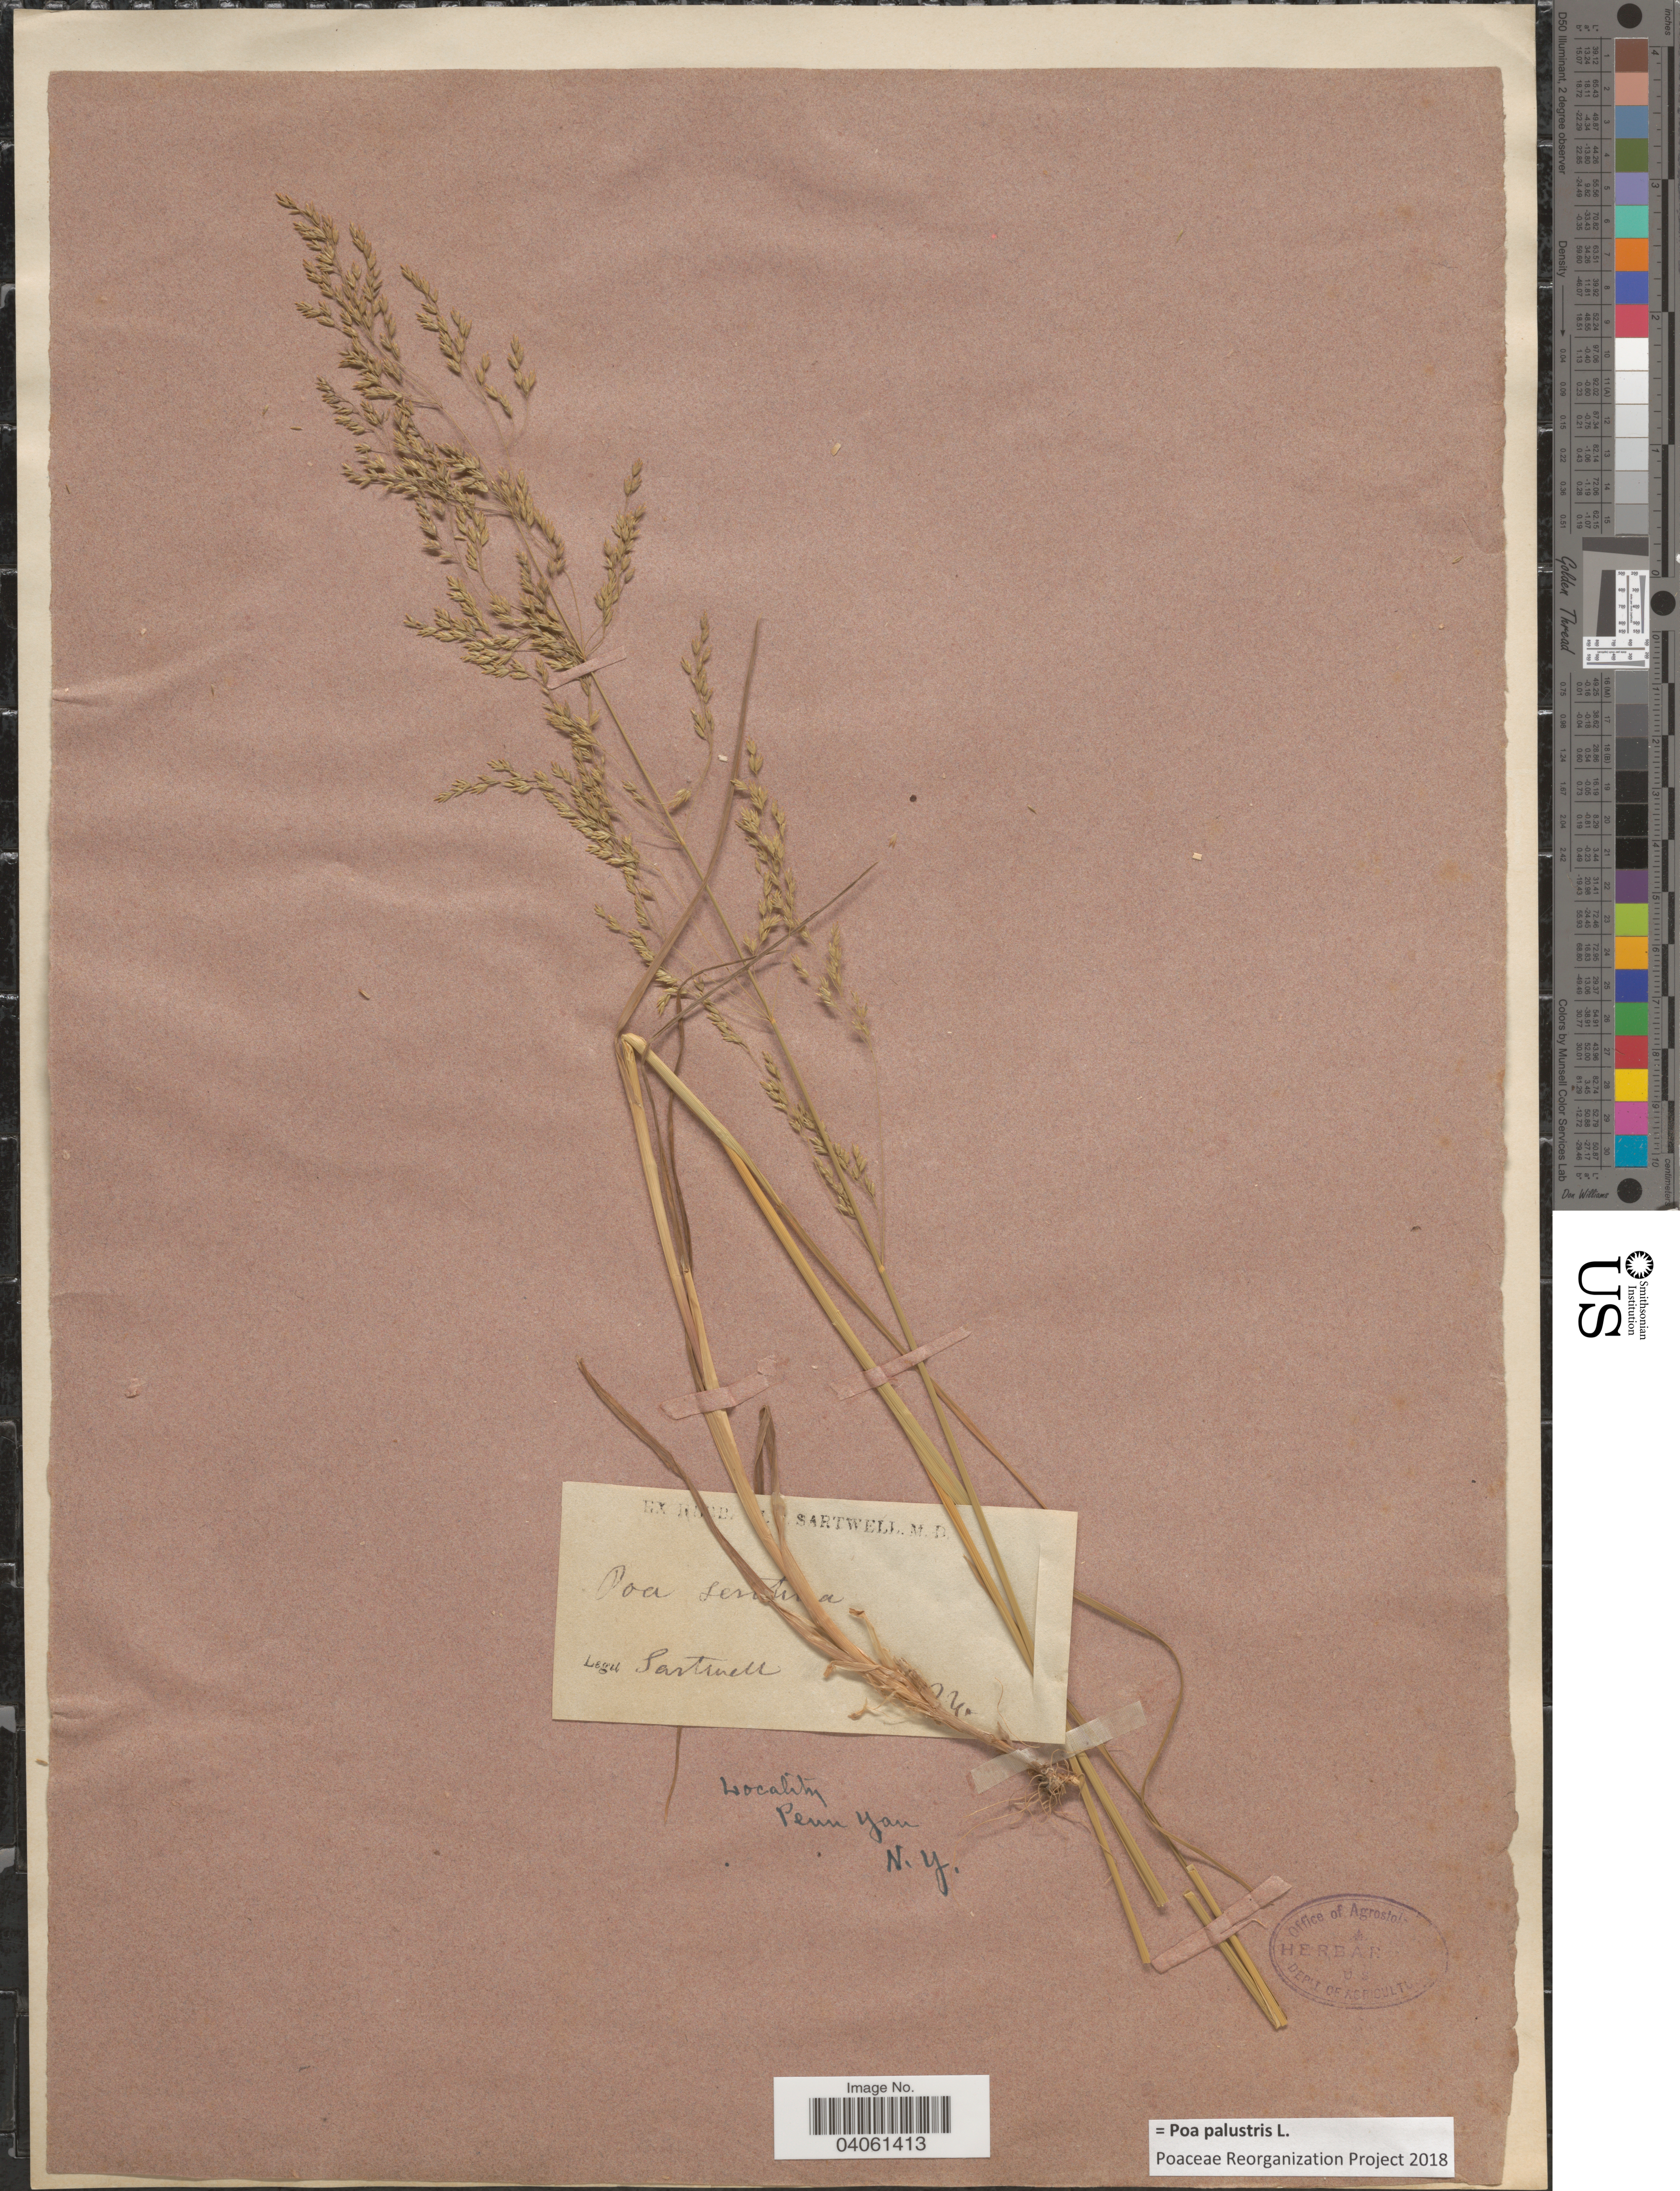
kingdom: Plantae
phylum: Tracheophyta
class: Liliopsida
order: Poales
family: Poaceae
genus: Poa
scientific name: Poa palustris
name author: L.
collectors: Sartwell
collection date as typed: Transcribed d/m/y: //84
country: United States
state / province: New York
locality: Penn Yan.